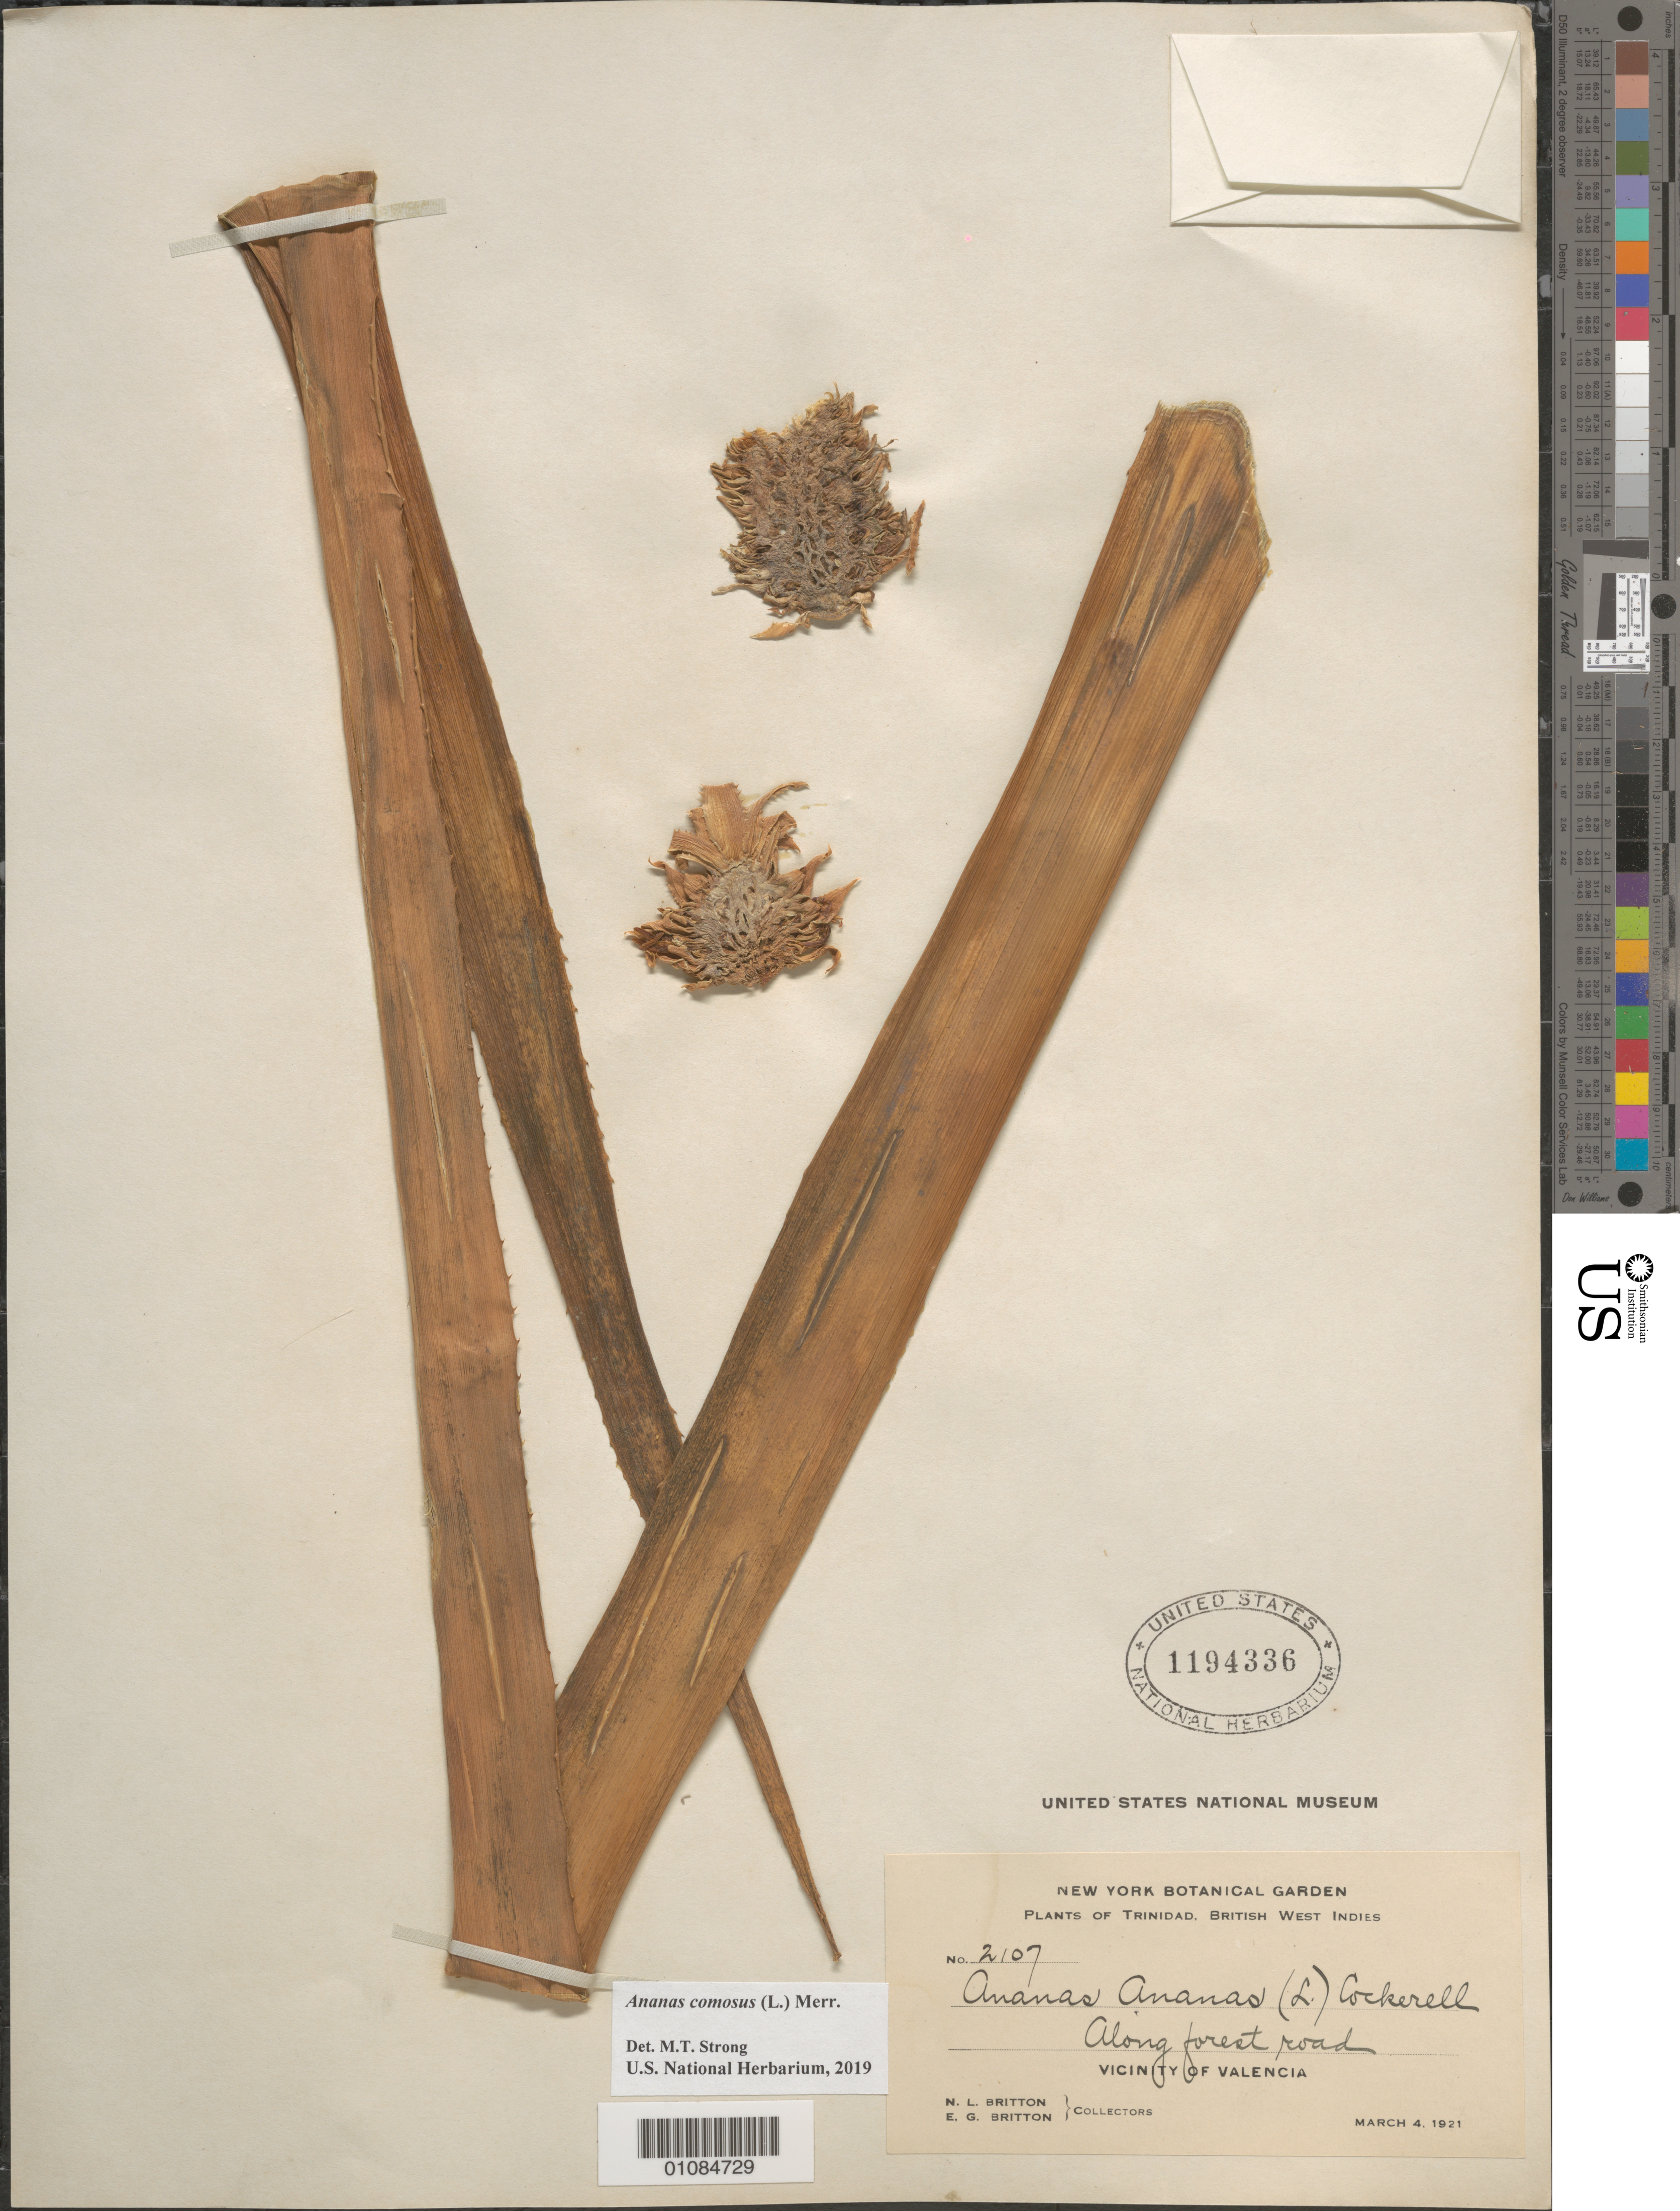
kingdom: Plantae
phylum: Tracheophyta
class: Liliopsida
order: Poales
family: Bromeliaceae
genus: Ananas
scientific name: Ananas comosus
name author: (L.) Merr.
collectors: N. Britton & E. G. Britton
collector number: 2107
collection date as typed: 04 Mar 1921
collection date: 1921-03-04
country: Trinidad and Tobago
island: Trinidad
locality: Vicinity of Valencia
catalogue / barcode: US 1194336